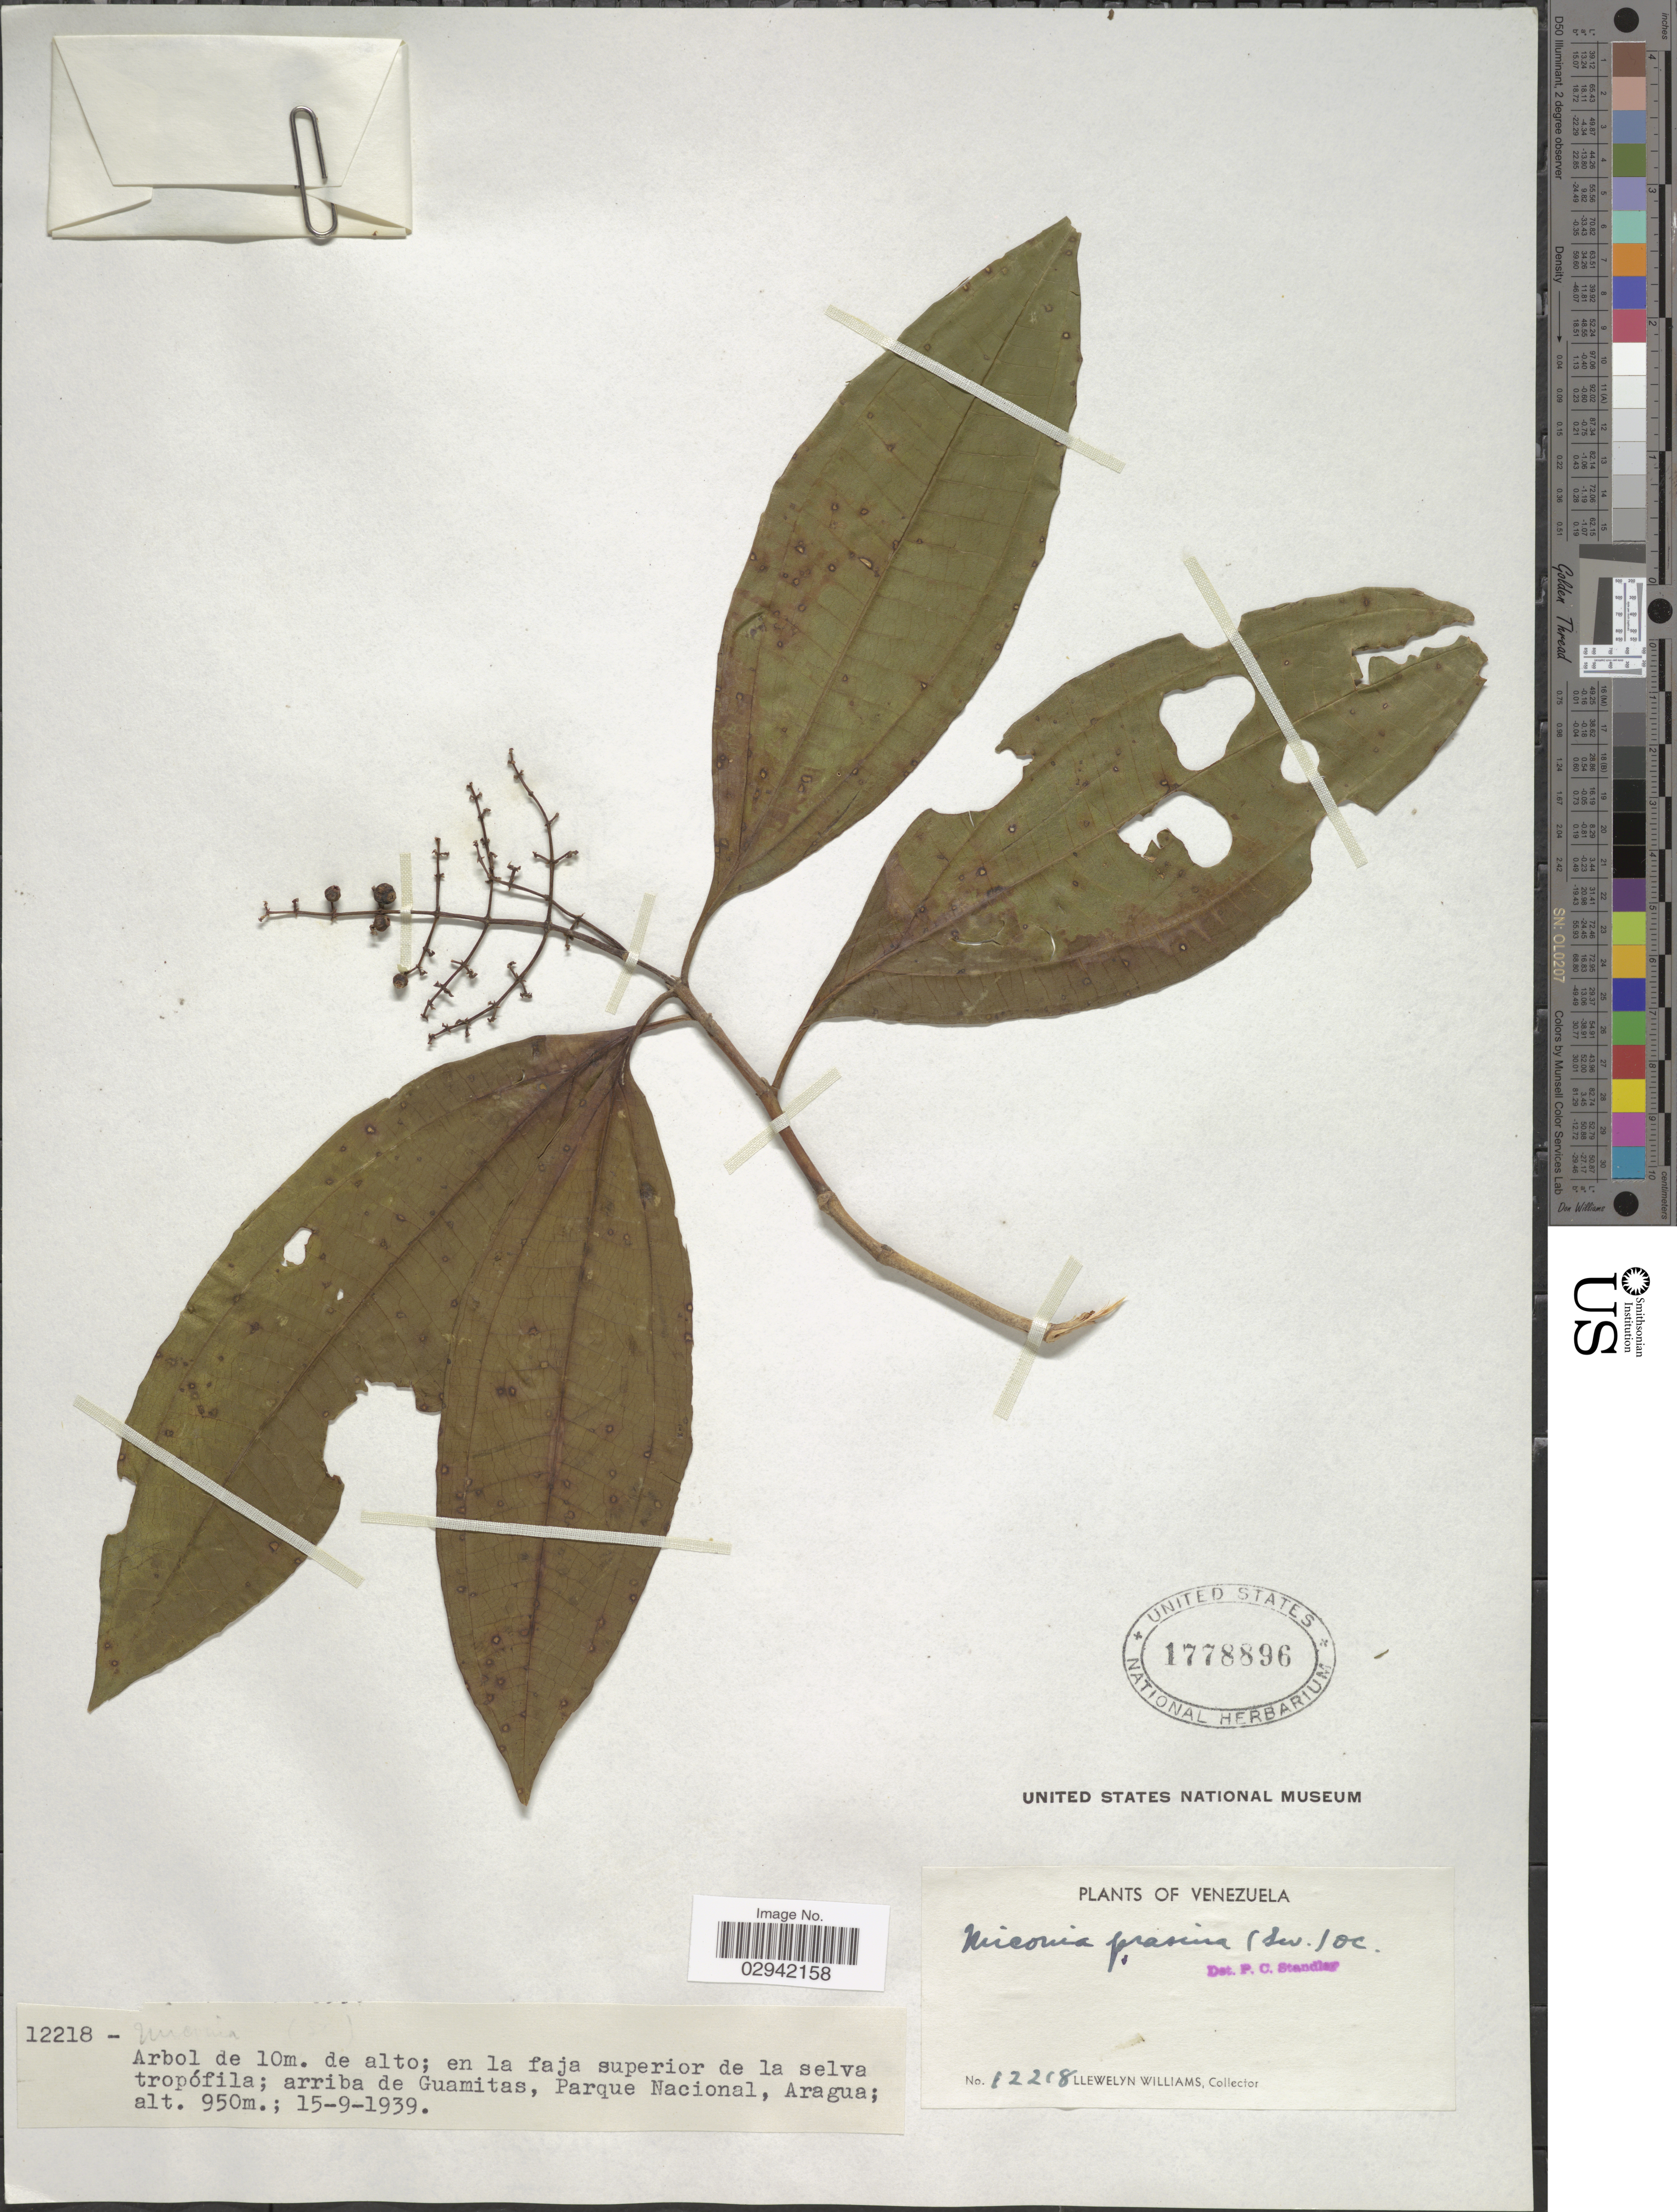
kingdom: Plantae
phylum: Tracheophyta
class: Magnoliopsida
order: Myrtales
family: Melastomataceae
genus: Miconia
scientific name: Miconia prasina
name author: (Sw.) DC.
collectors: Ll. Williams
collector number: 12218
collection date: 1939-09-15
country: Venezuela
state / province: Aragua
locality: Arriba de Guamitas, Parque Nacional, Aragua.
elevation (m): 950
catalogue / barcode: US 1778896